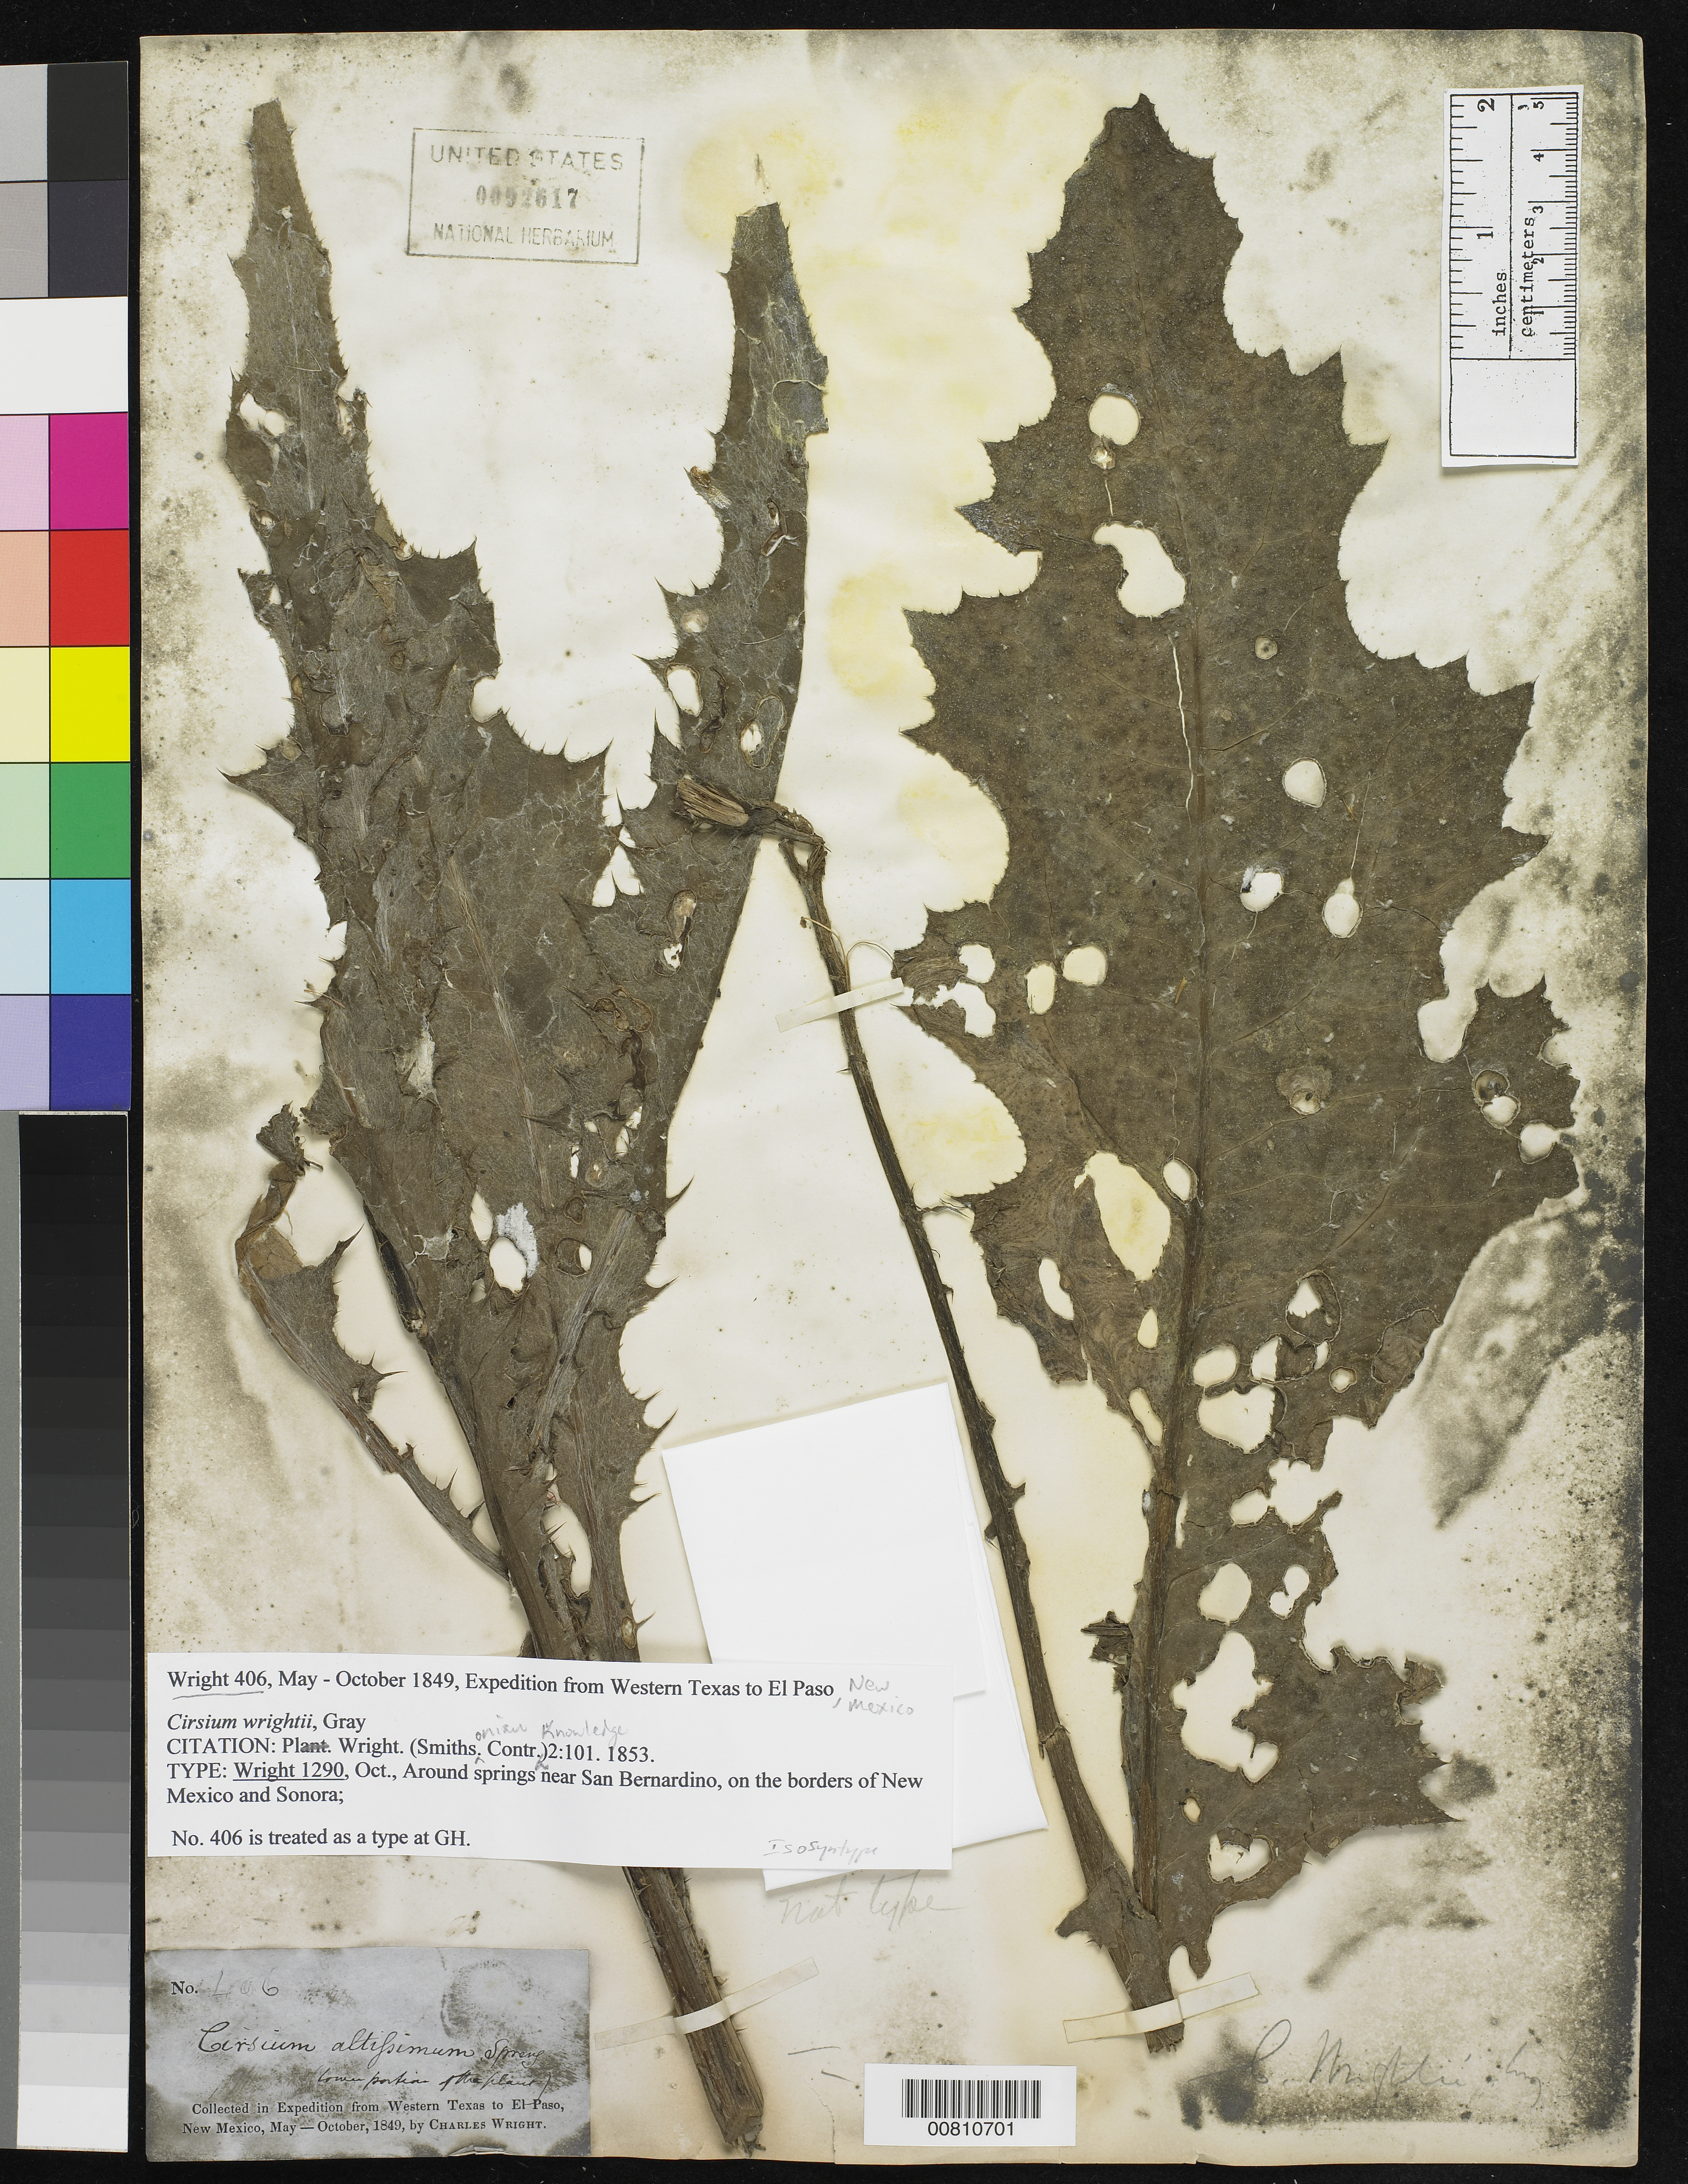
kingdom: Plantae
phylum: Tracheophyta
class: Magnoliopsida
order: Asterales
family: Asteraceae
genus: Cirsium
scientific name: Cirsium wrightii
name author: A. Gray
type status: Isosyntype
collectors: C. Wright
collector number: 406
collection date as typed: May 1849 to Oct 1849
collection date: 1849-05/1849-10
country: United States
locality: Collected in Expedition from Western Texas to El Paso, New Mexico.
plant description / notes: Wright 406 treated as type by Ownbey (see annotation on other US isosyntype, although protologue cites 2 Wright specimens, 406 & 1290).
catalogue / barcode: US 92617